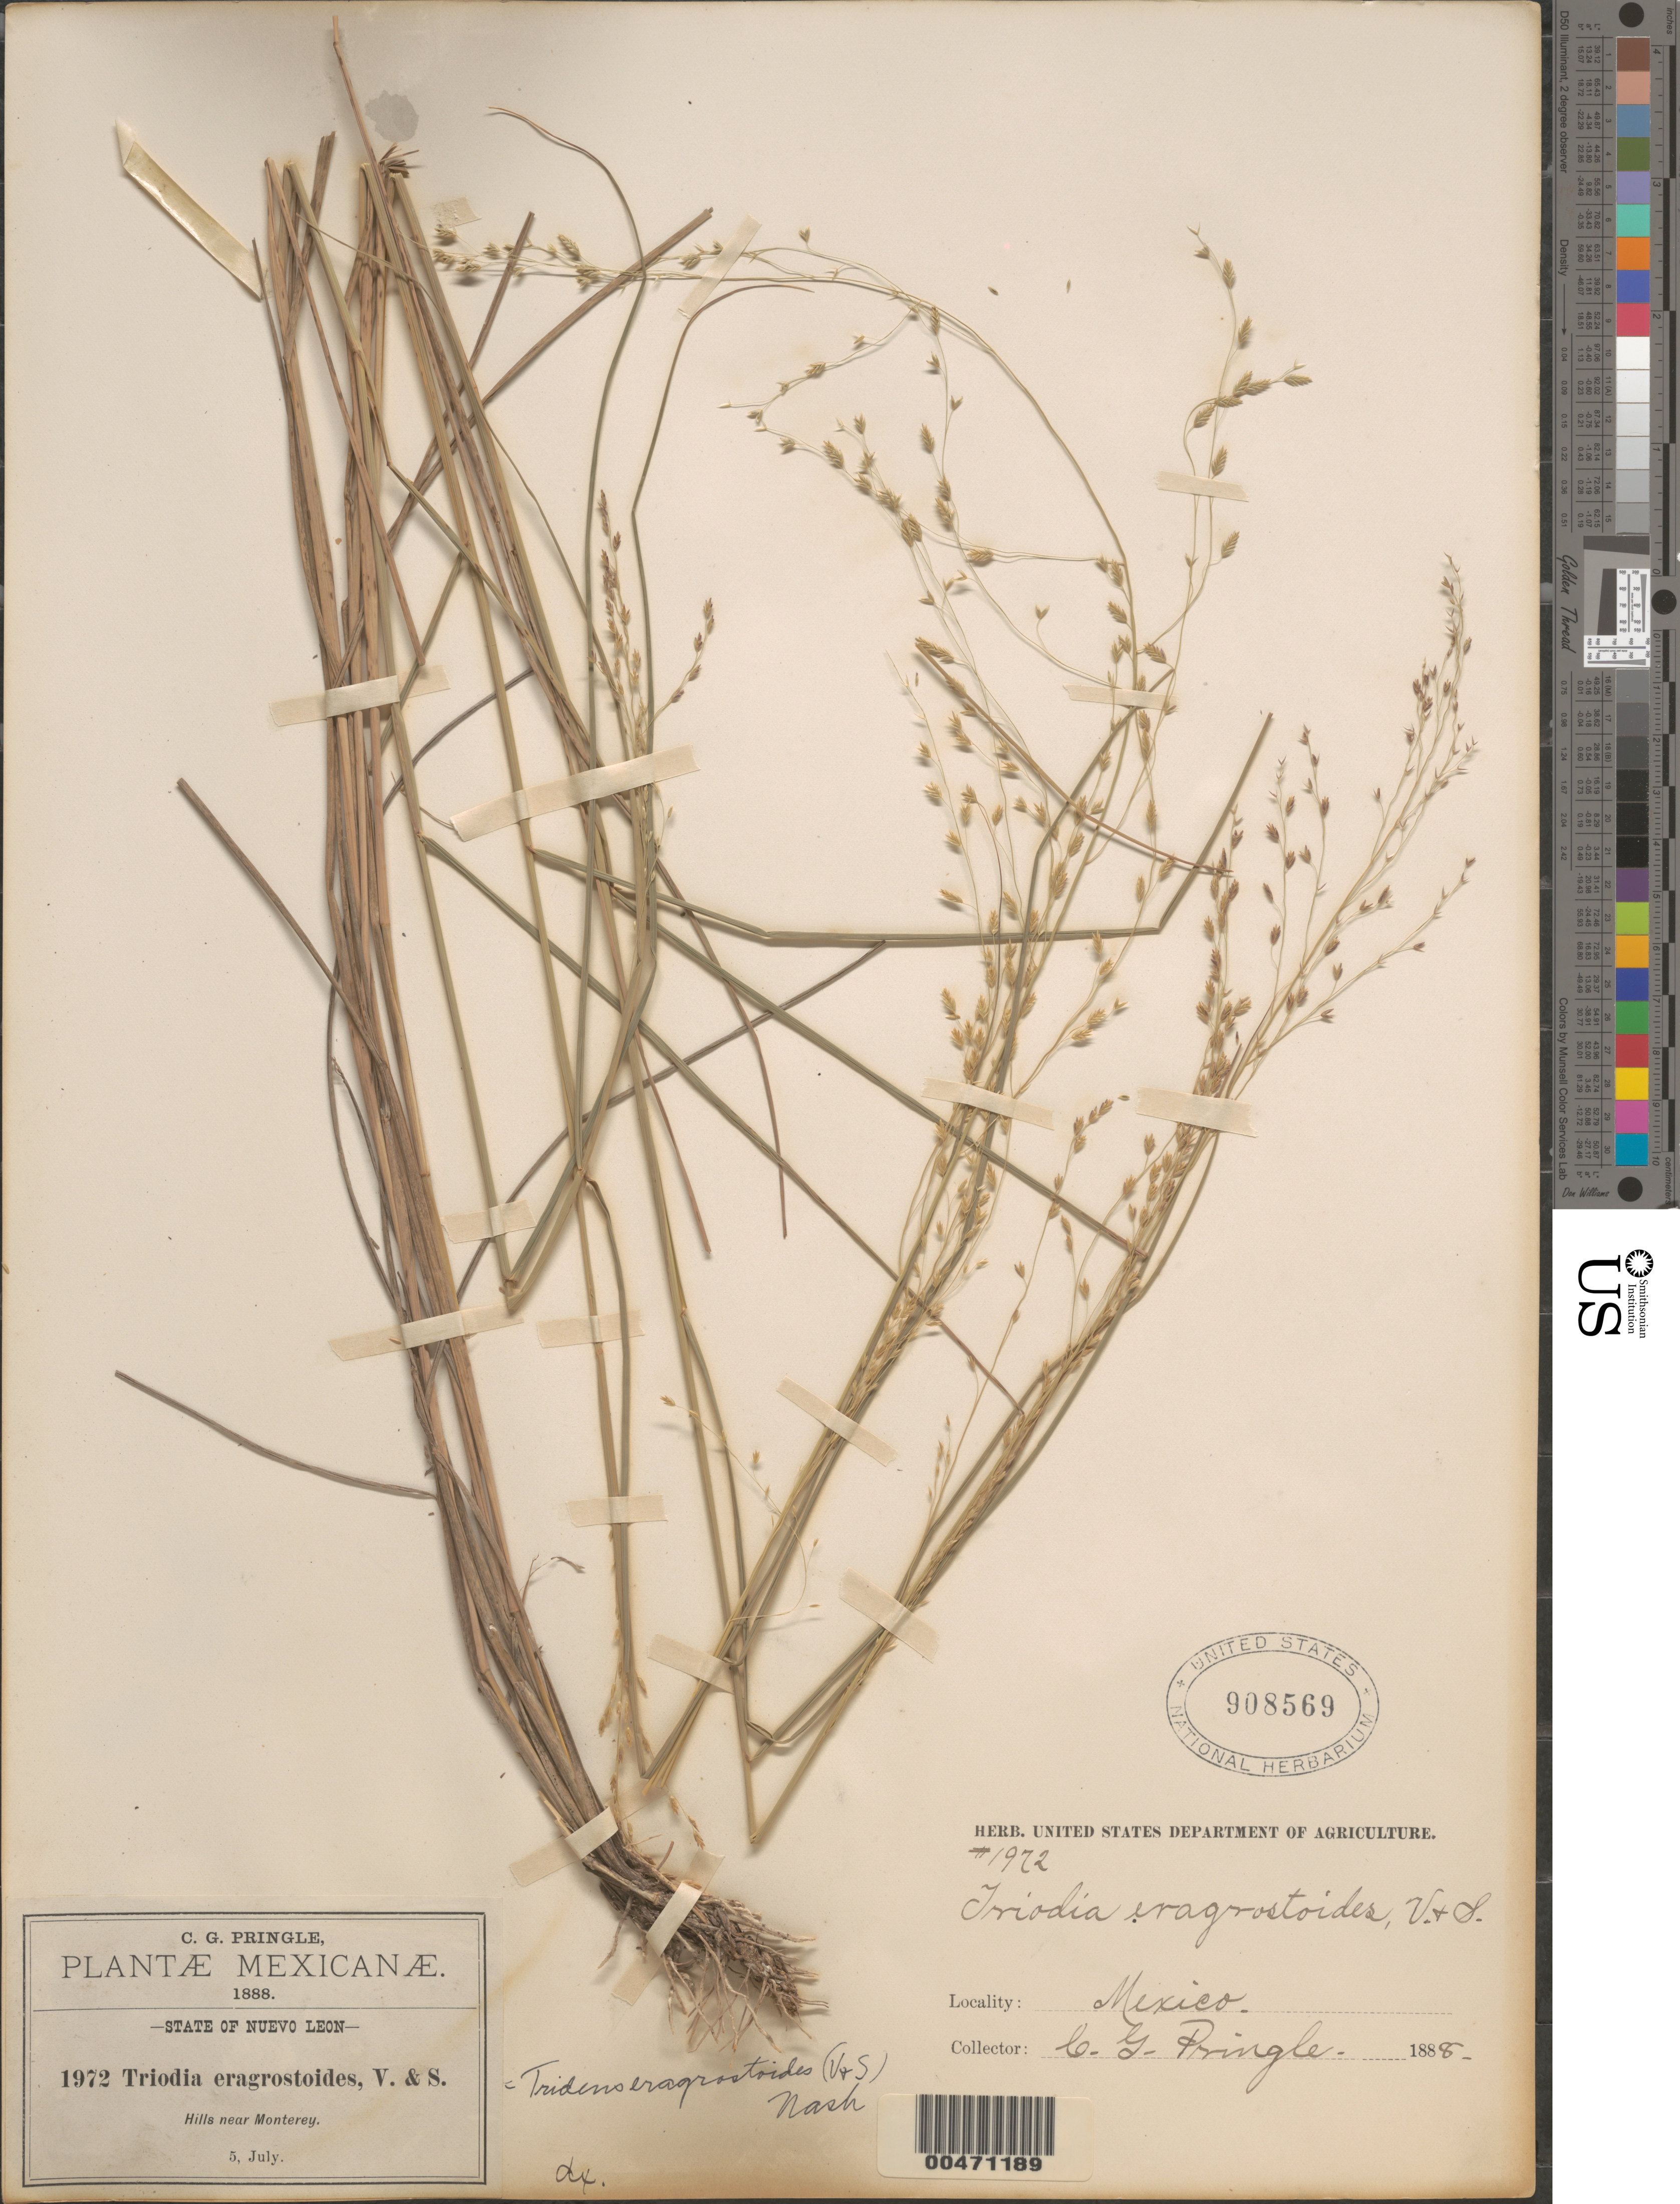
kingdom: Plantae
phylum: Tracheophyta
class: Liliopsida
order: Poales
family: Poaceae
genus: Tridens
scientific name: Tridens eragrostoides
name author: (Vasey & Scribn.) Nash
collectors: C. G. Pringle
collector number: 1972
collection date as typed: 5 Jul 1888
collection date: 1888-07-05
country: Mexico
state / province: Nuevo León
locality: Near Monterrey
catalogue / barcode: US 908569